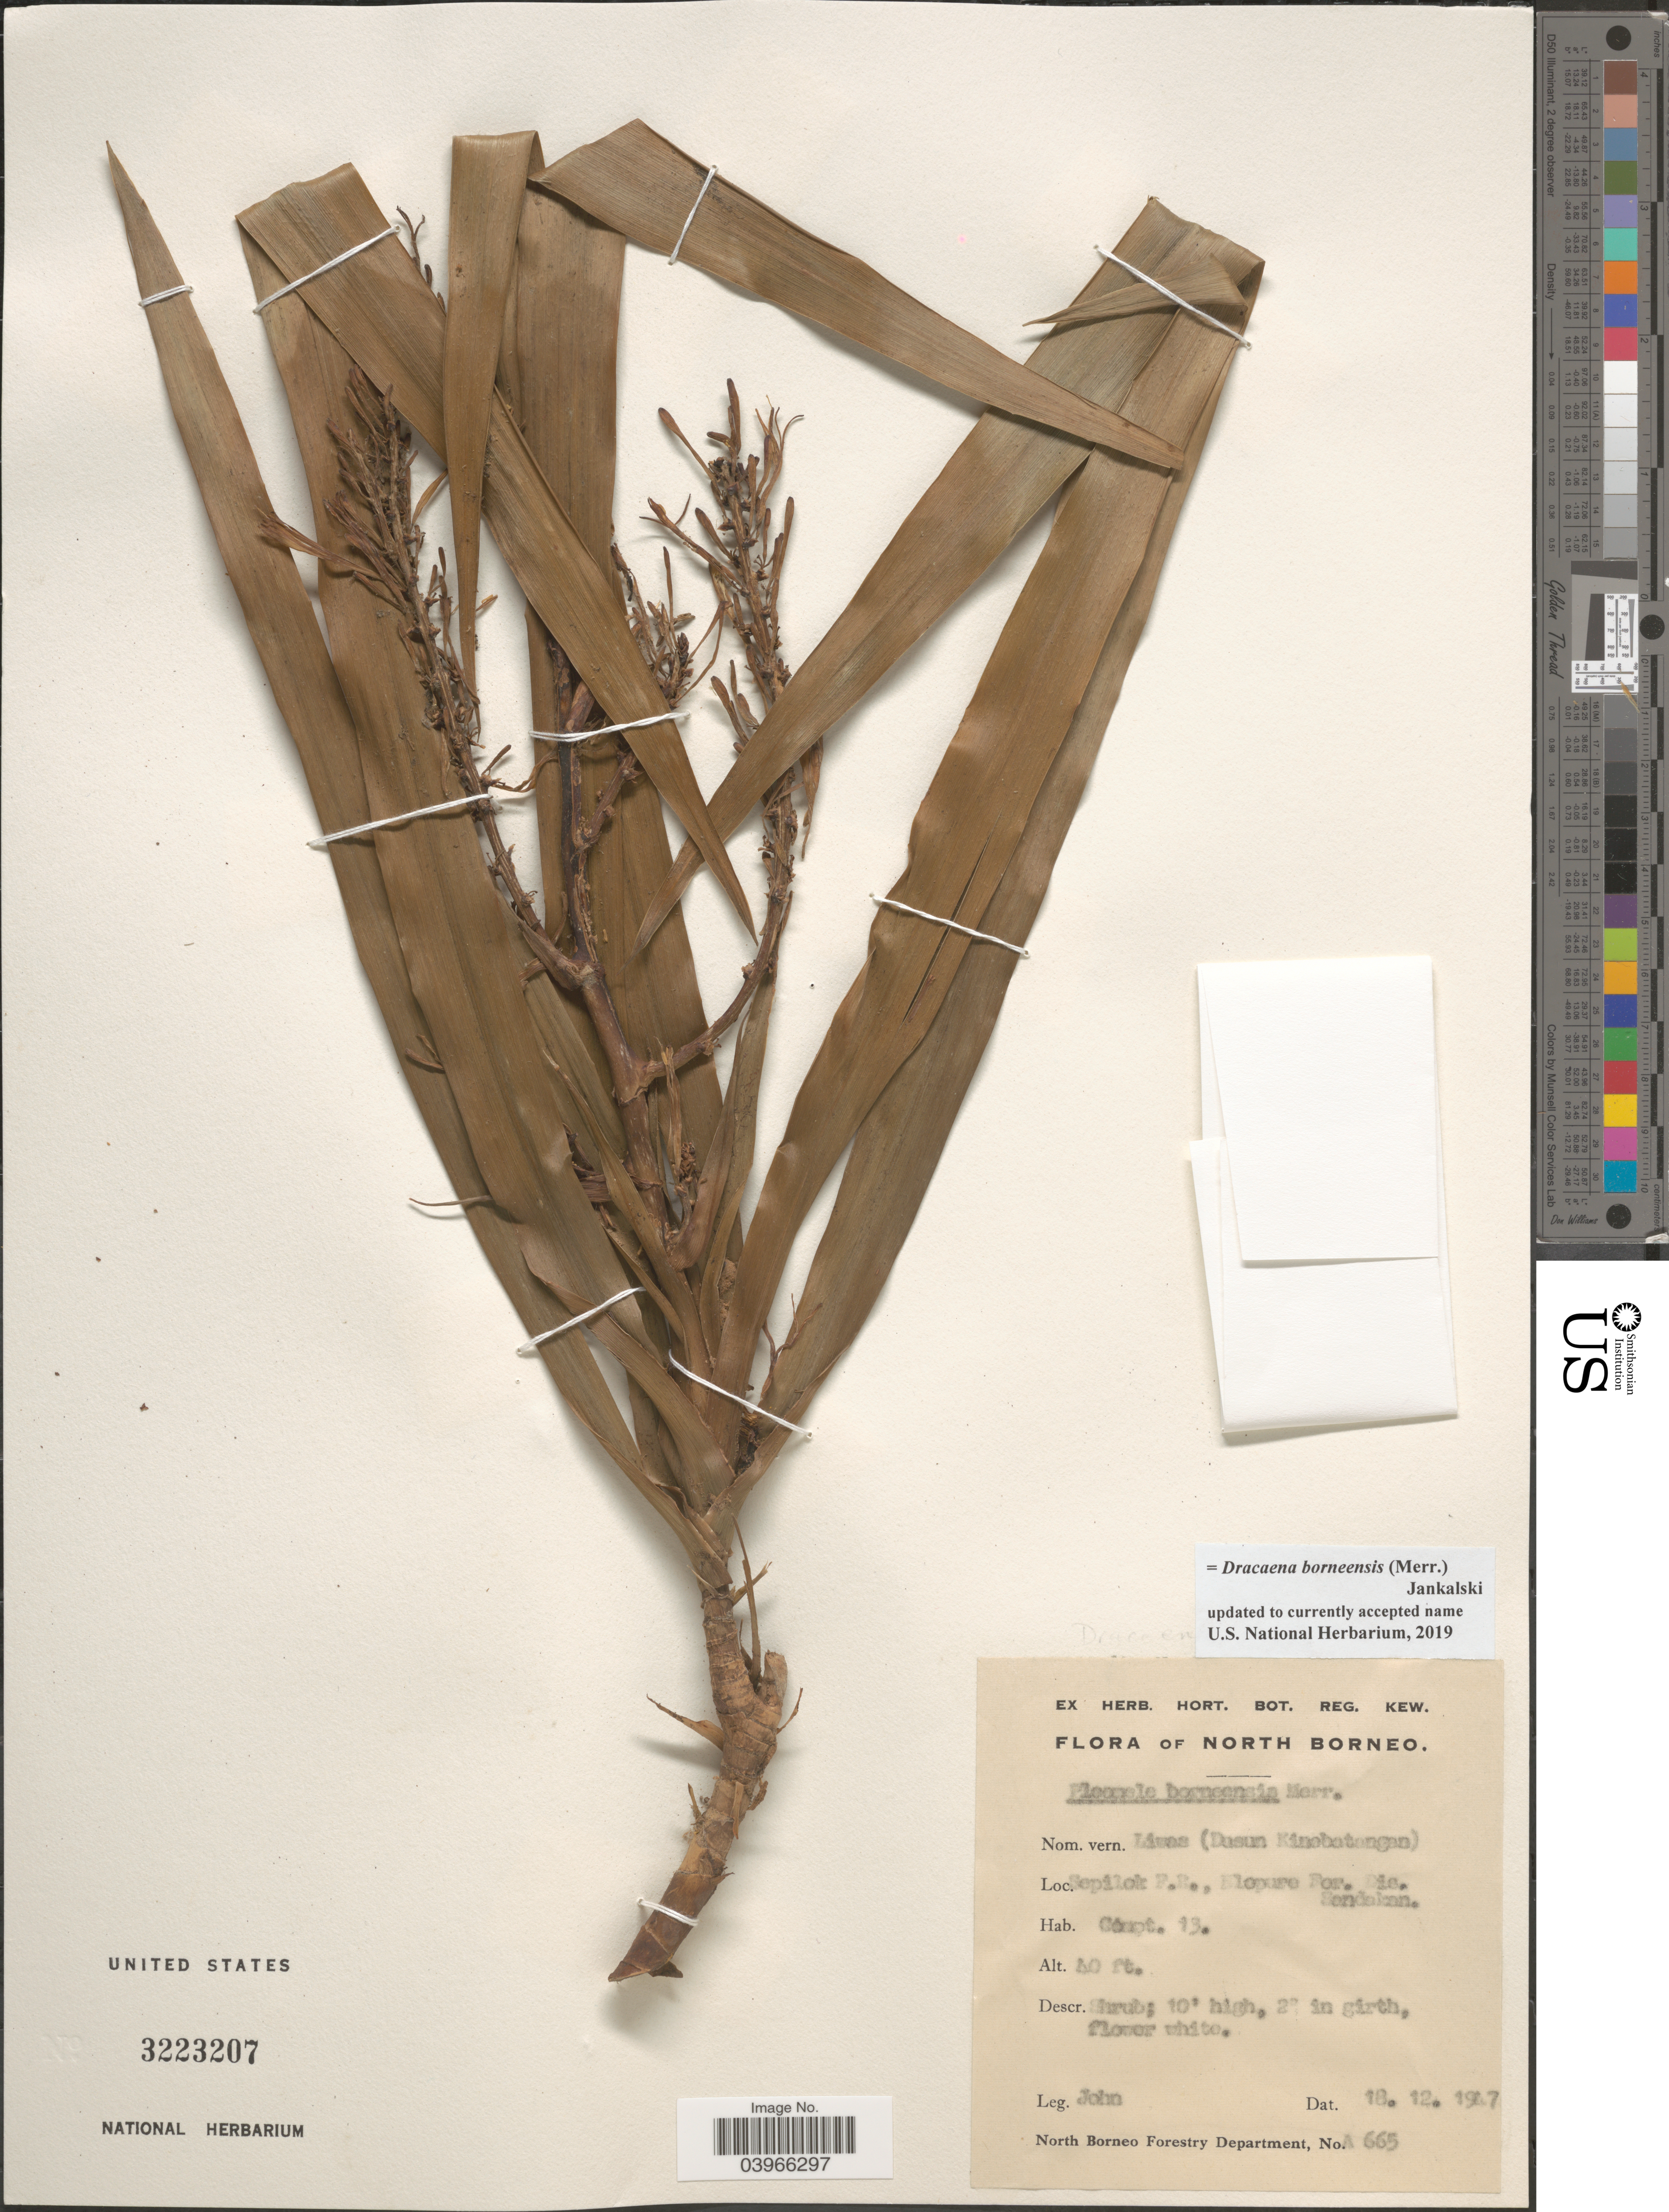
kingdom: Plantae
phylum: Tracheophyta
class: Liliopsida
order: Asparagales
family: Asparagaceae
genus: Dracaena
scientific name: Dracaena borneensis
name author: (Merr. & Labroy) Jankalski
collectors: -. John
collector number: A665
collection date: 1947-12-18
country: Malaysia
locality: North Borneo. Sepilok F.R., Elopure For. Dis. Sandakan.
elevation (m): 12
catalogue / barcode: US 3223207